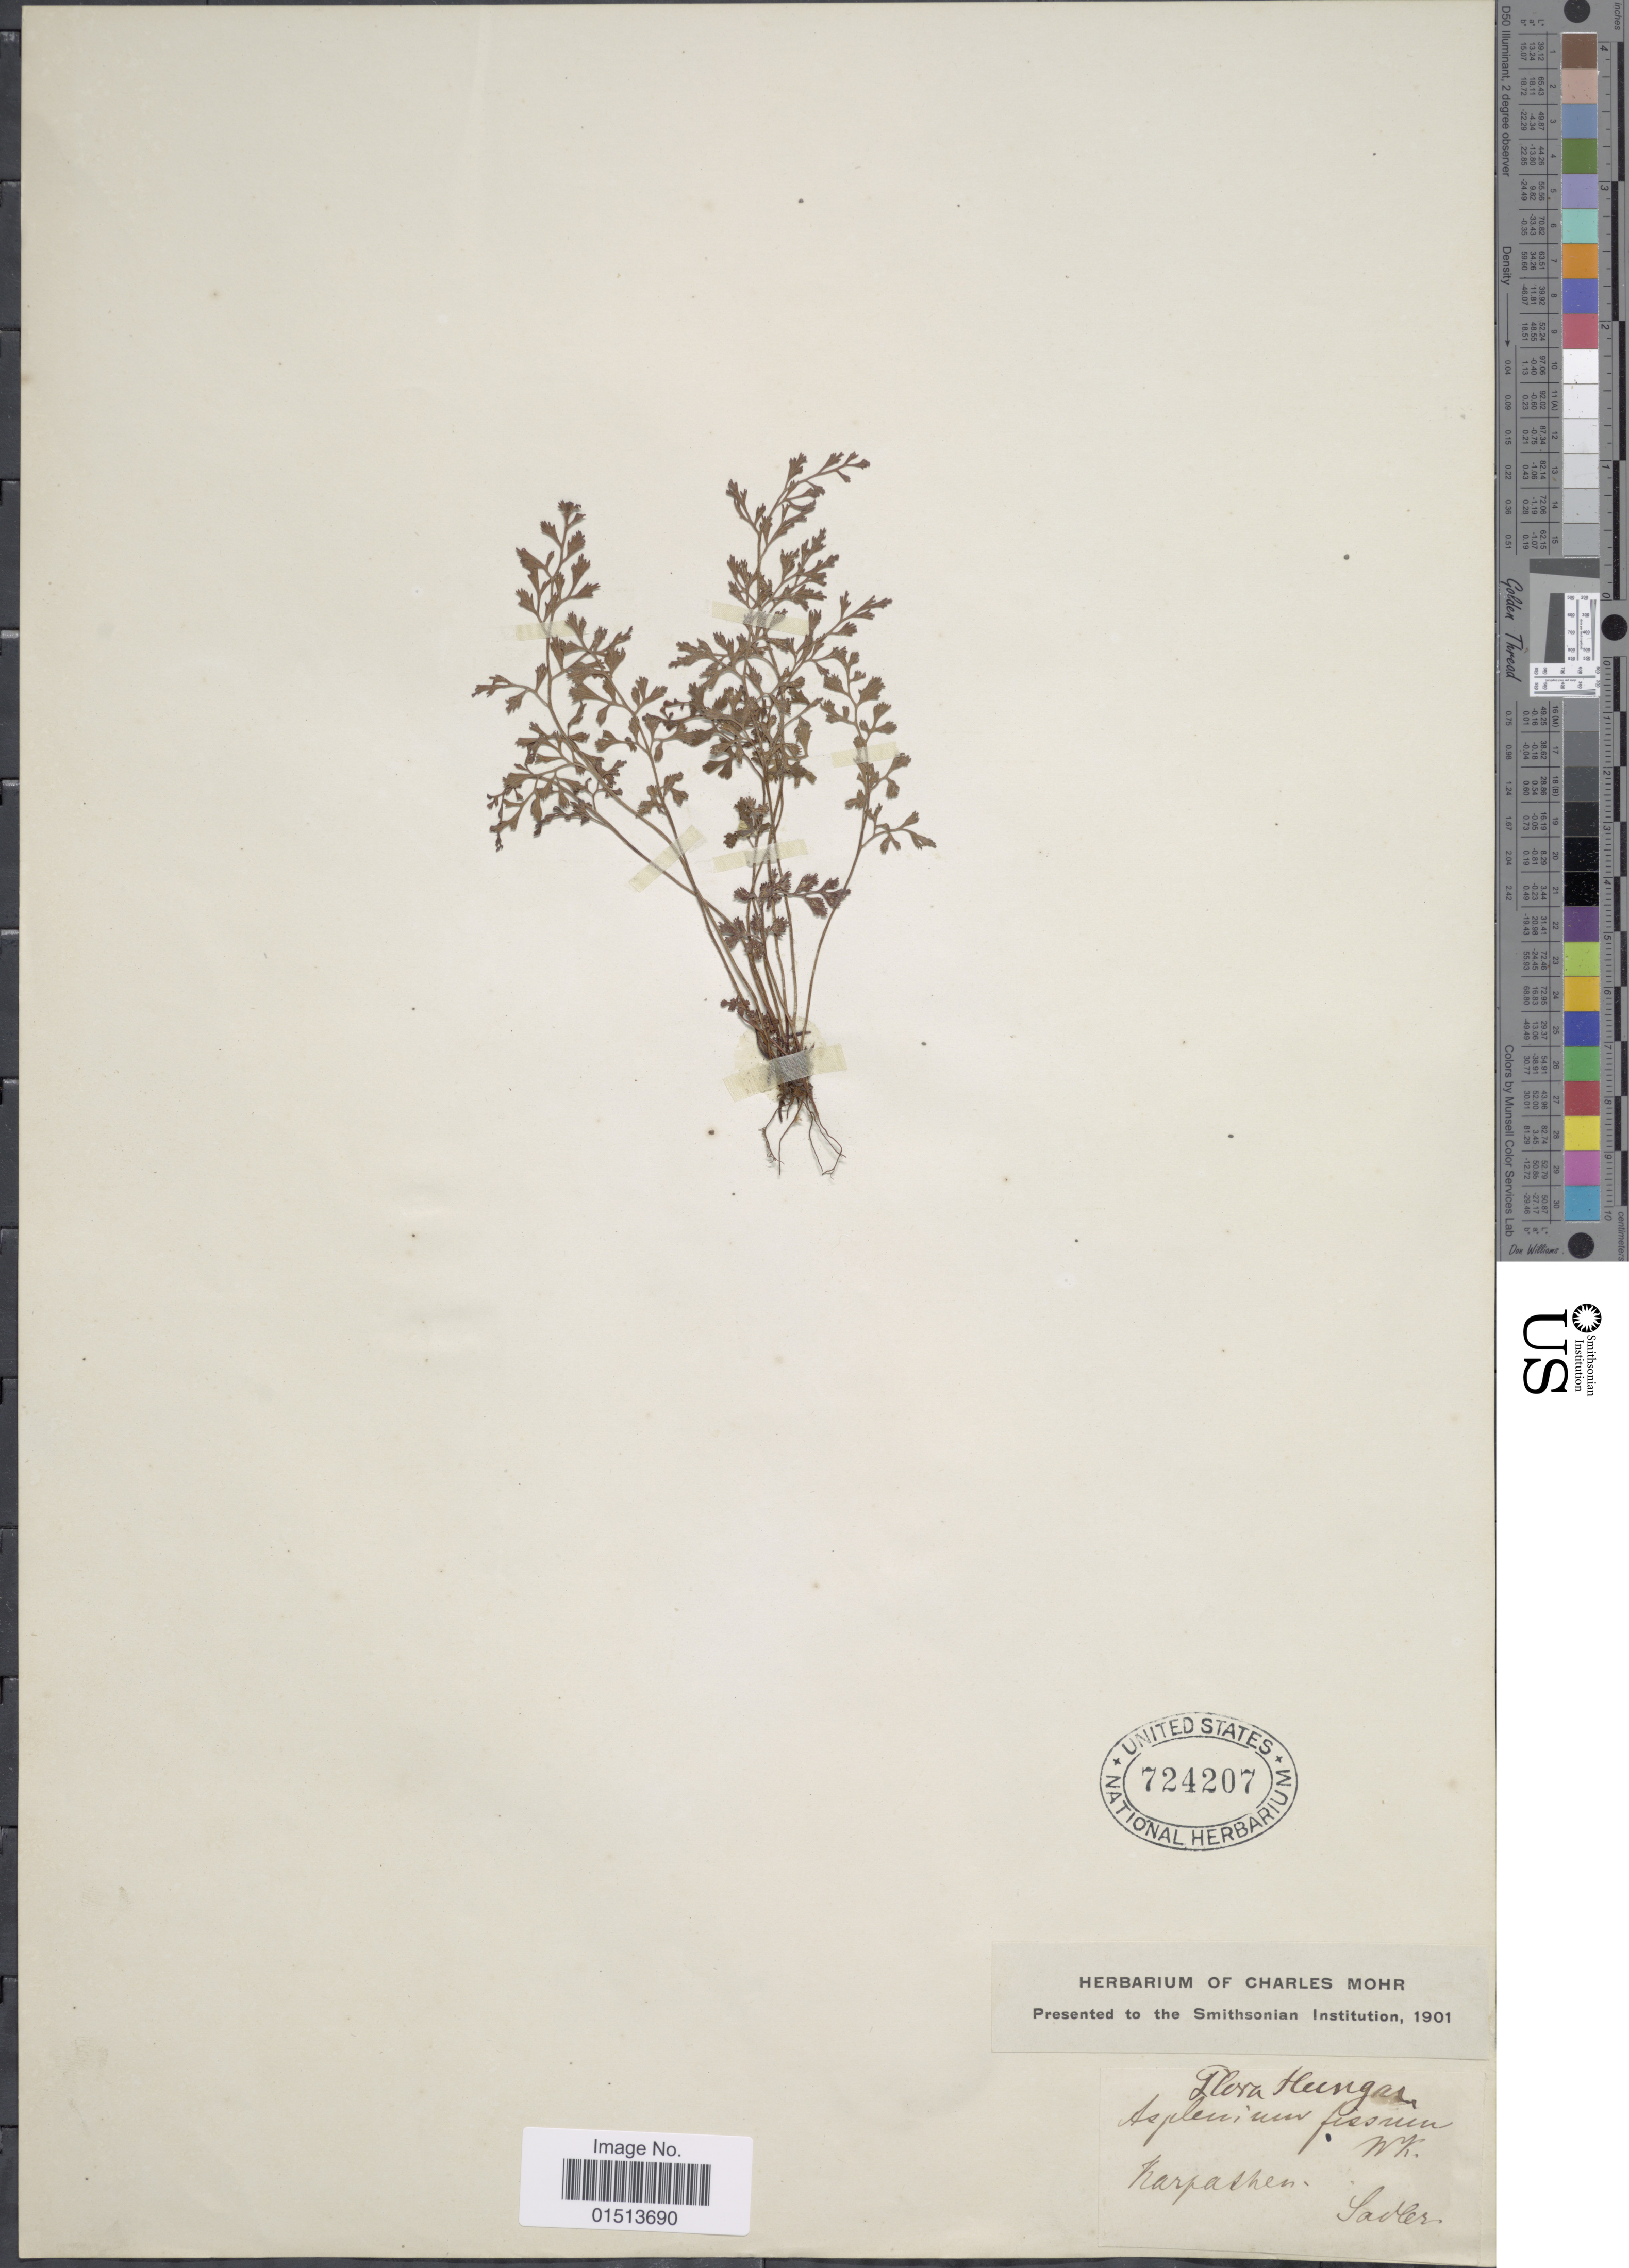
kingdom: Plantae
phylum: Tracheophyta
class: Polypodiopsida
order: Polypodiales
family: Aspleniaceae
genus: Asplenium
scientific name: Asplenium fissum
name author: Willd.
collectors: -. Sadler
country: Hungary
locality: Hungar. Karpasten.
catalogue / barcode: US 724207